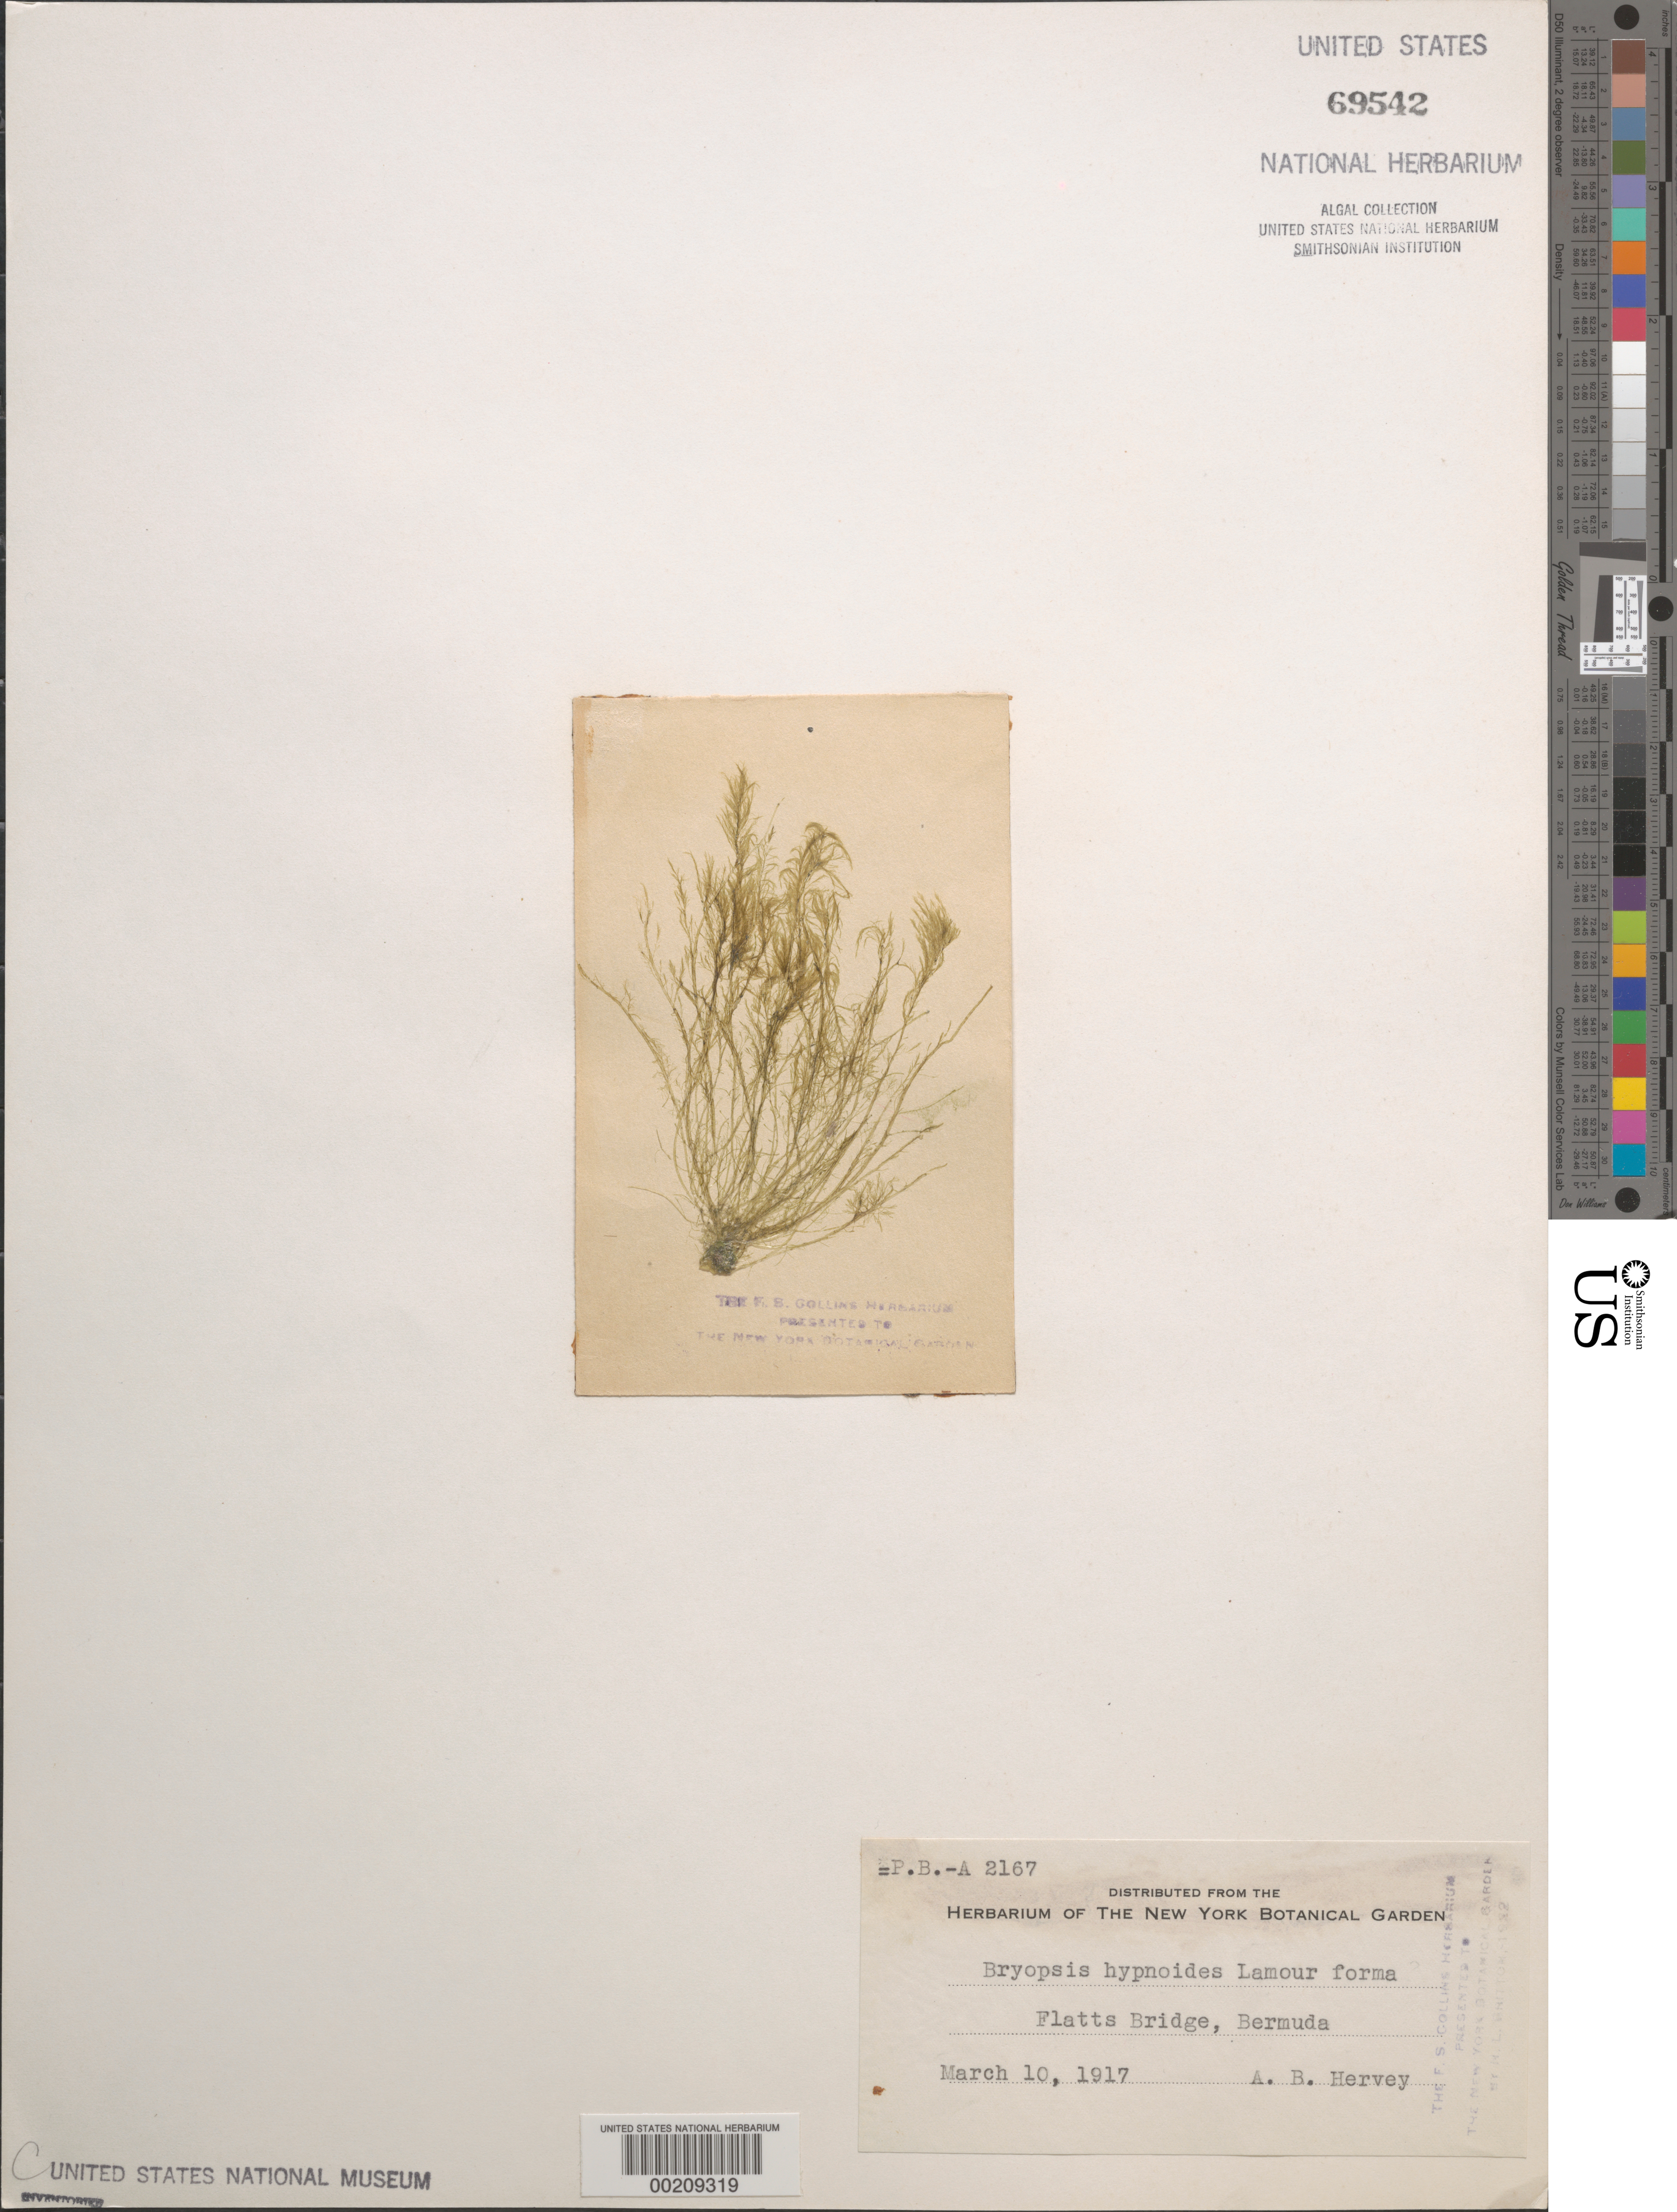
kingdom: Plantae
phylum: Chlorophyta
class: Ulvophyceae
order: Bryopsidales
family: Bryopsidaceae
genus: Bryopsis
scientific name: Bryopsis hypnoides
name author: J.V.Lamouroux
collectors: A. B. Hervey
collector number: PB-A 2167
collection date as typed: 10 Mar 1917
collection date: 1917-03-10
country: Bermuda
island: Bermuda Island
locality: Flatt's Bridge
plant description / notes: Collins, Holden & Setchell, Phycotheca Boreali-Americana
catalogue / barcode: US 69542